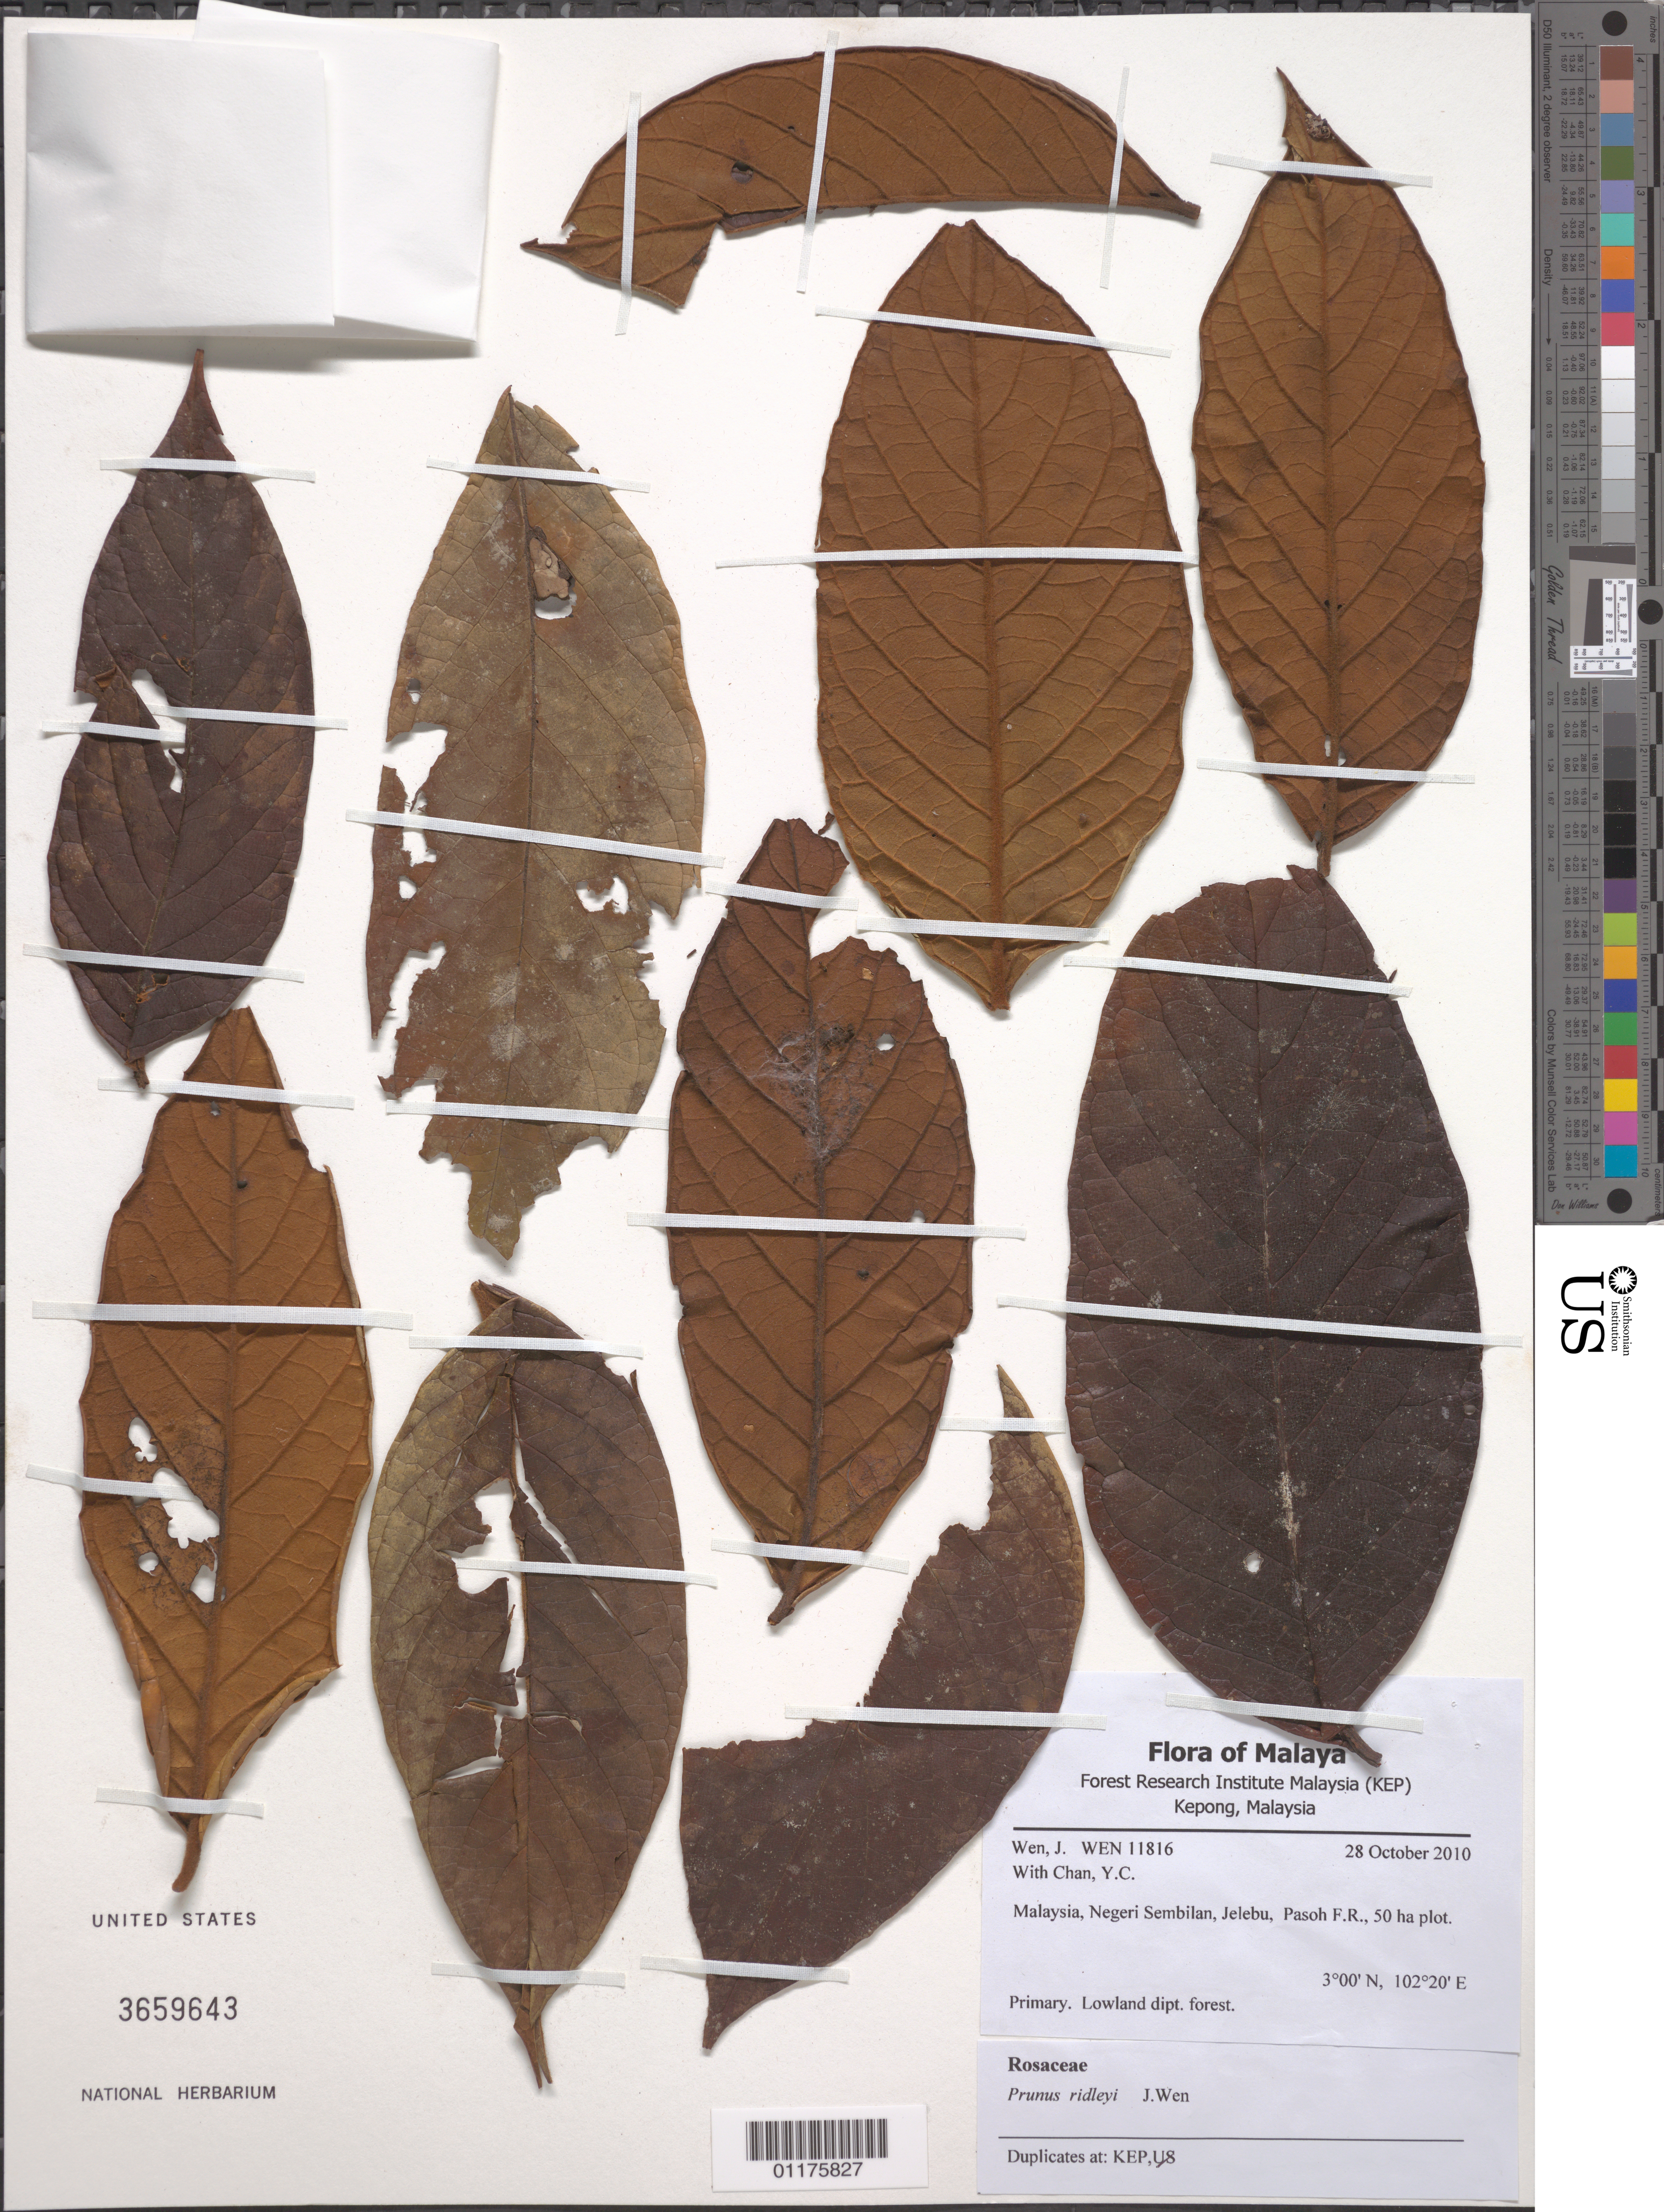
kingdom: Plantae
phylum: Tracheophyta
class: Magnoliopsida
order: Rosales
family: Rosaceae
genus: Prunus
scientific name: Prunus arborea var. stipulacea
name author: (Blume) Kalkman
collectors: J. Wen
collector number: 11816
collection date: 2010-10-28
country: Malaysia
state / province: Selangor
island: Borneo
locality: Pasoh, near the 50 ha. permanent plot of Forest Research Institute Malayasia.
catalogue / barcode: US 3659643